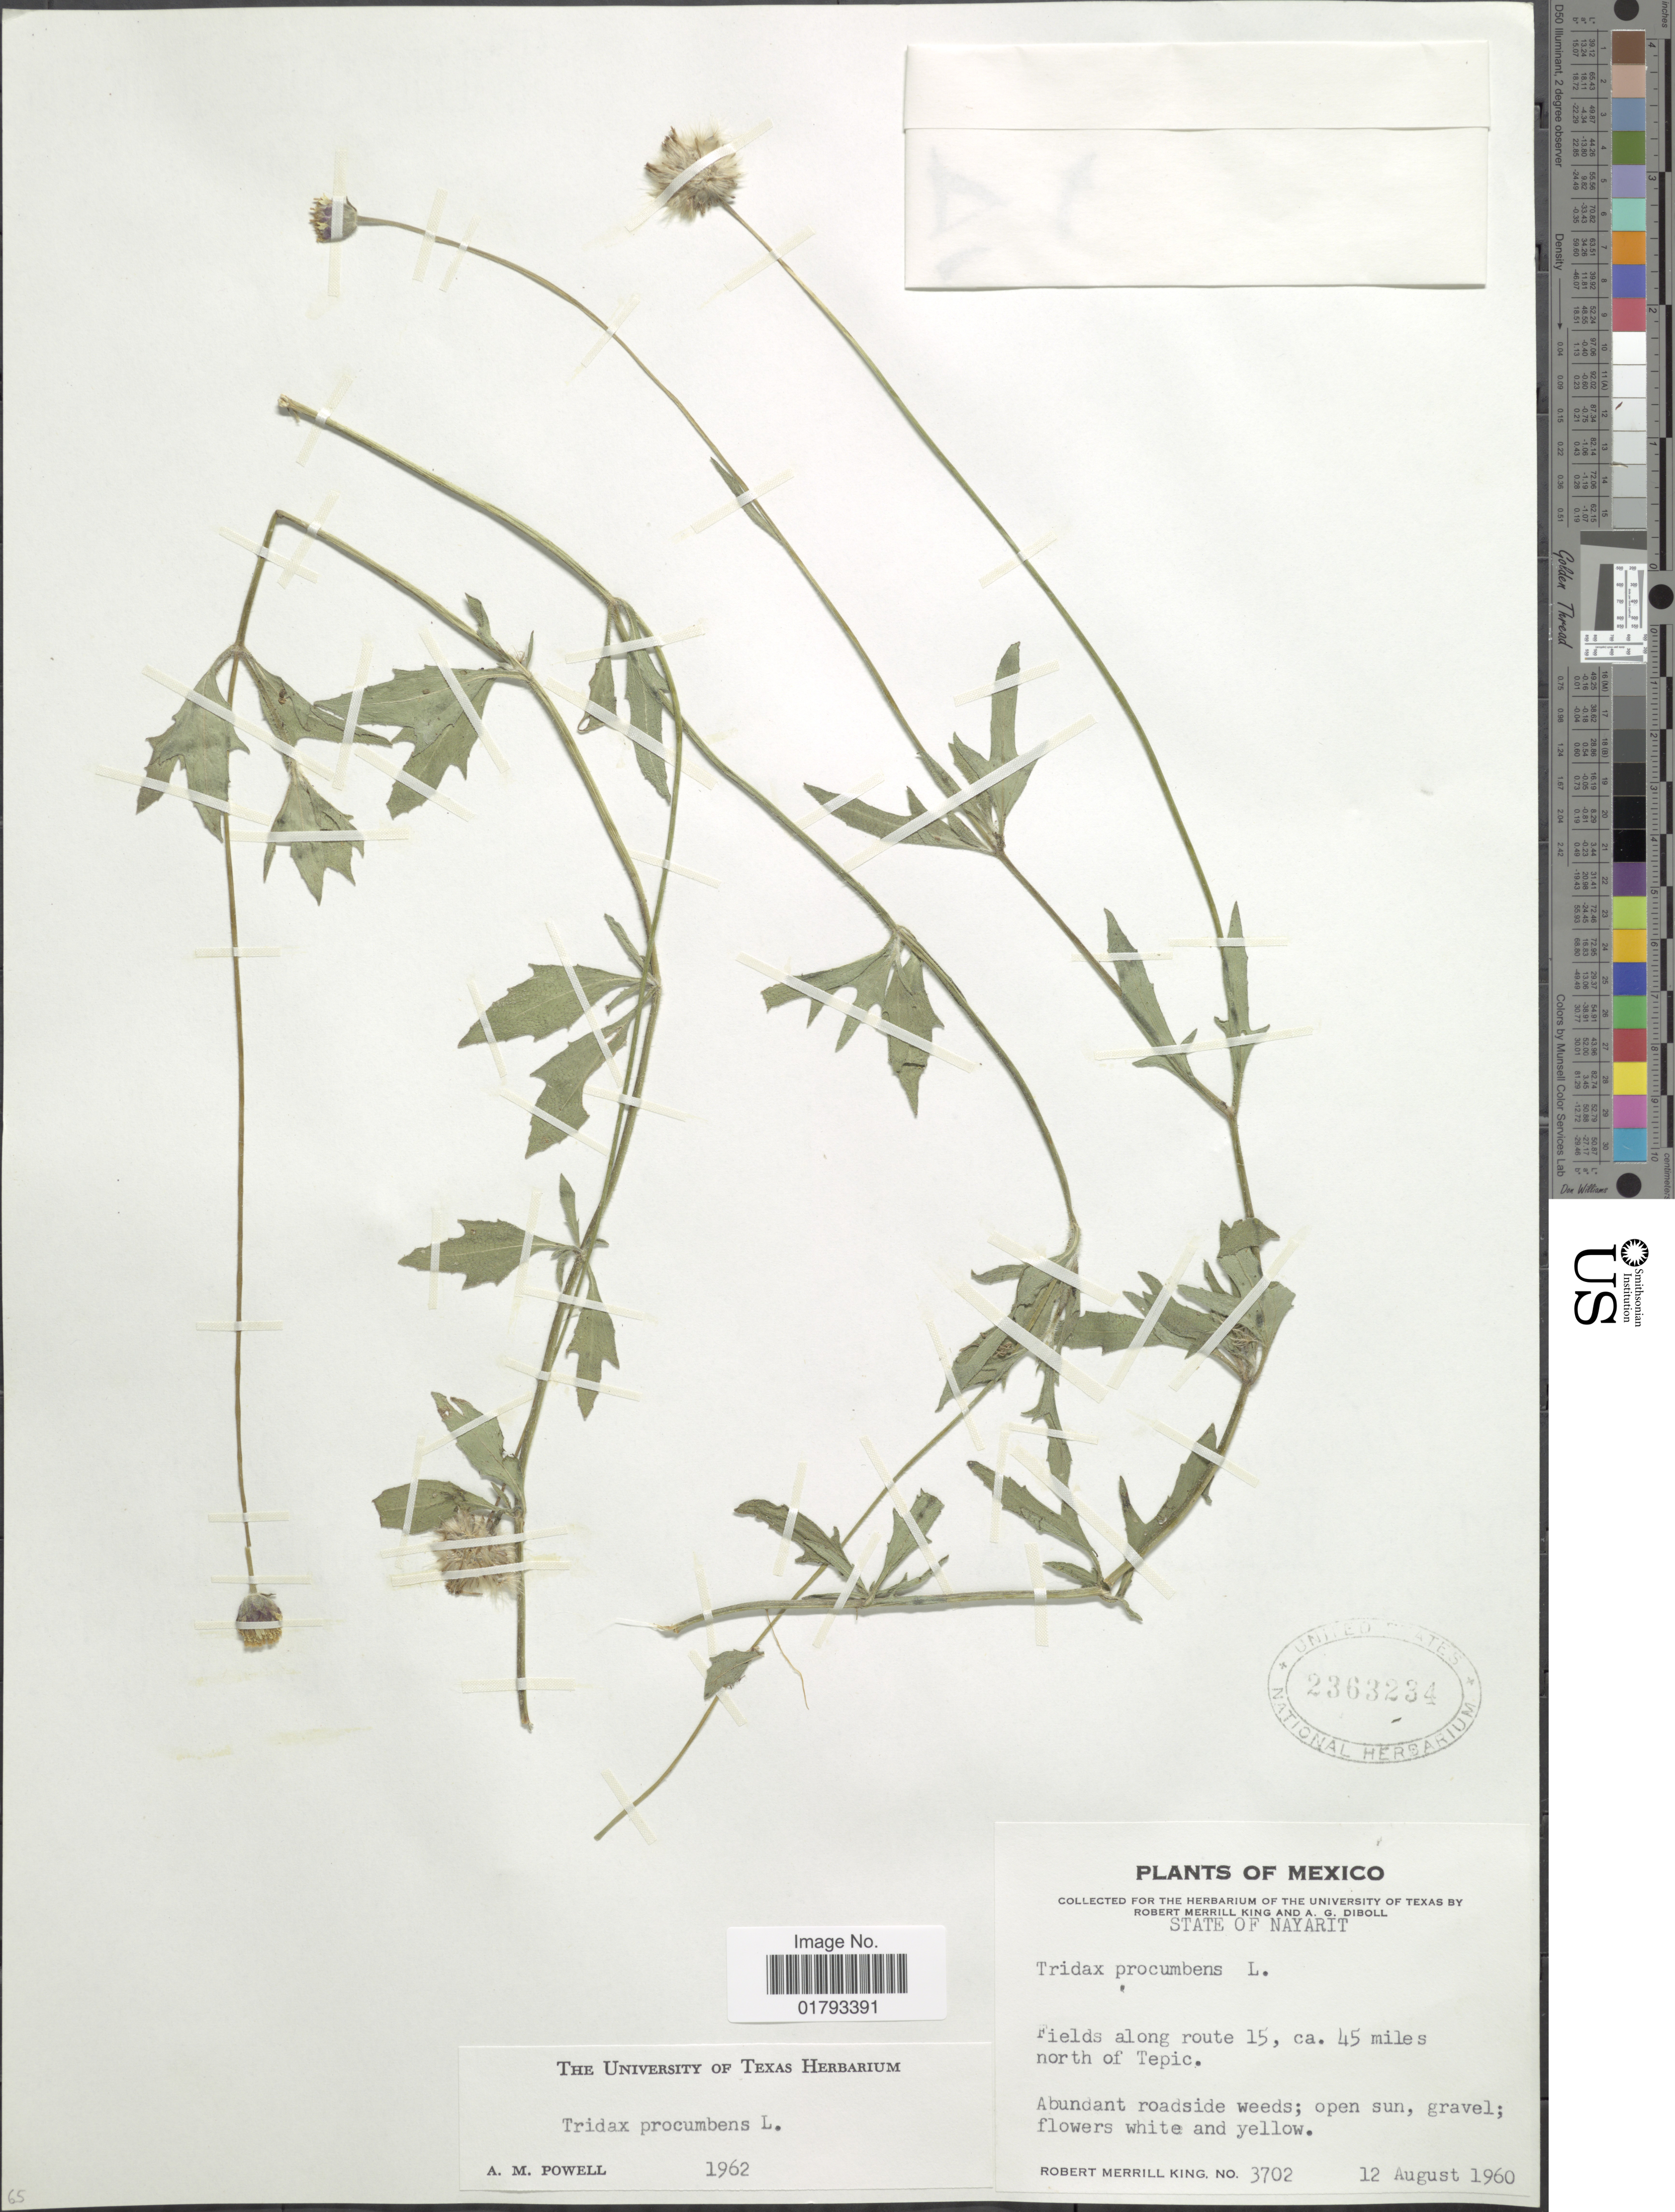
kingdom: Plantae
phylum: Tracheophyta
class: Magnoliopsida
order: Asterales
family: Asteraceae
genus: Tridax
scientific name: Tridax procumbens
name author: L.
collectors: R. M. King & A. Diboll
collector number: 3702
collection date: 1960-08-12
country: Mexico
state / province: Nayarit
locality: State of Nayarit, Fields along 15, ca. 45 miles north of Tepoc.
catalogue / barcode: US 2363234